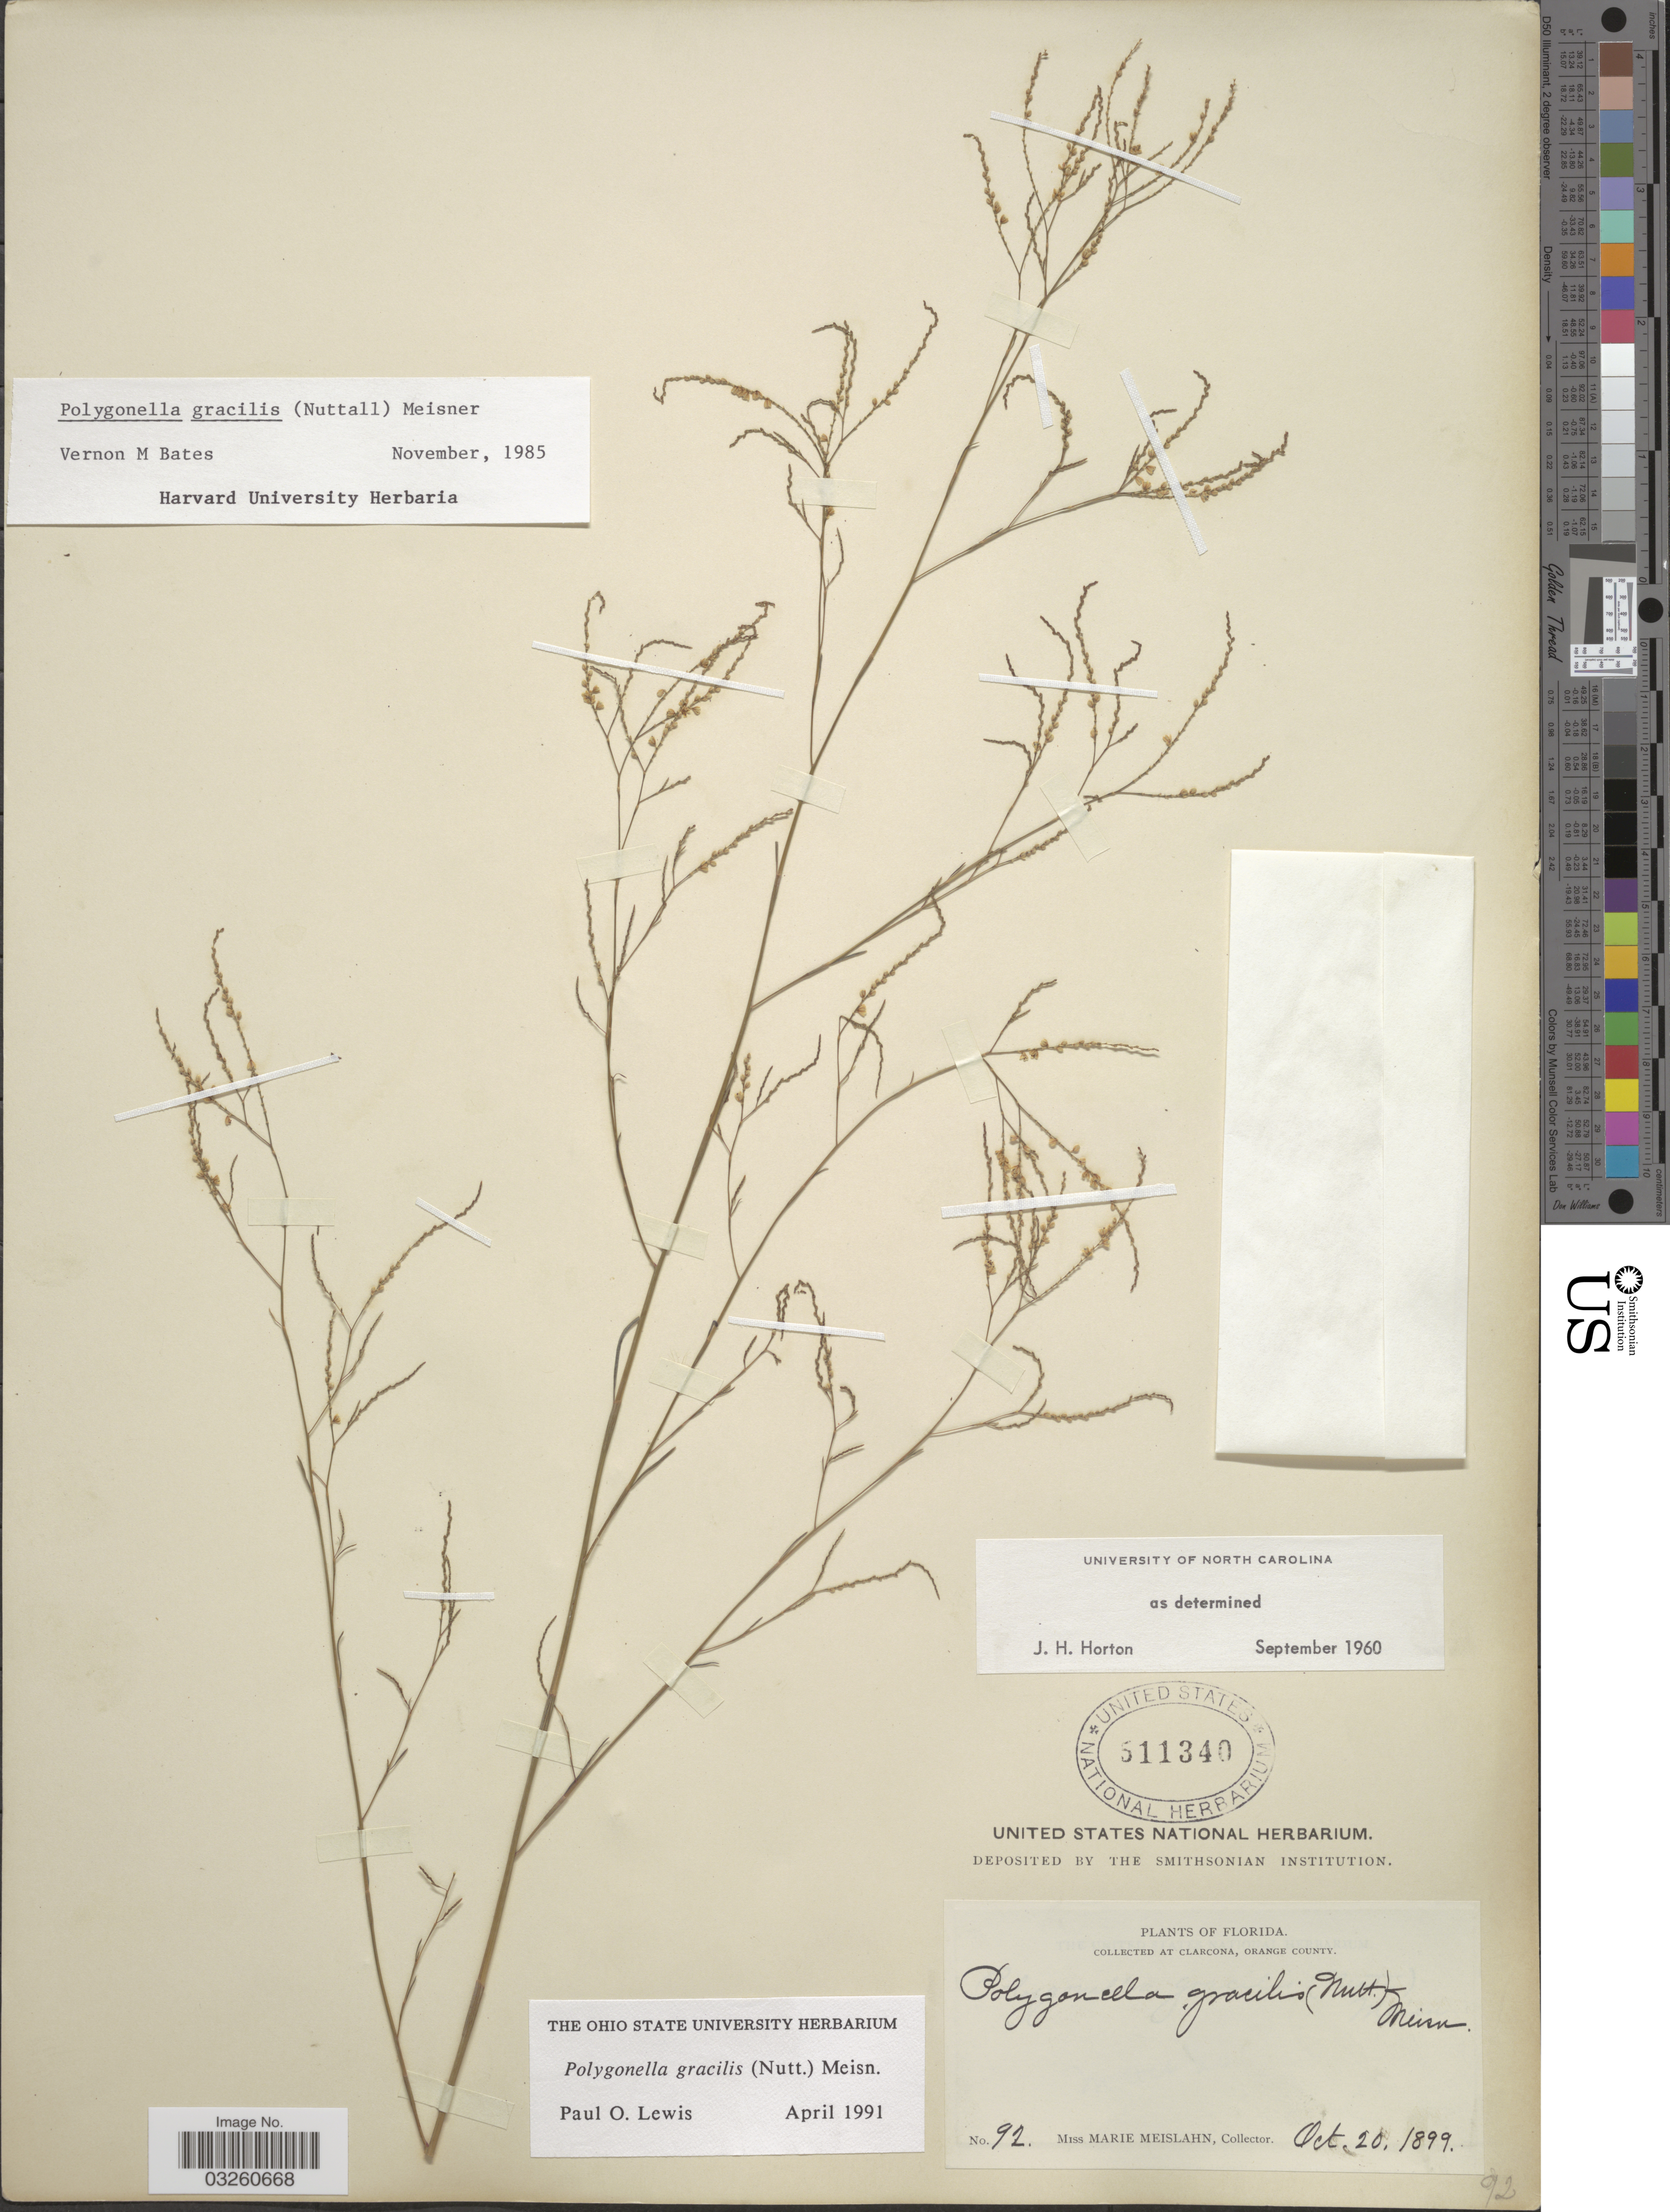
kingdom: Plantae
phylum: Tracheophyta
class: Magnoliopsida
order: Caryophyllales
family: Polygonaceae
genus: Polygonella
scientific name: Polygonella gracilis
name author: (Nutt.) Meisn.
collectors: M. Meislahn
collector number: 92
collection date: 1899-10-20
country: United States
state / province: Florida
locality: At Clarcona, Orange County.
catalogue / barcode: US 511340